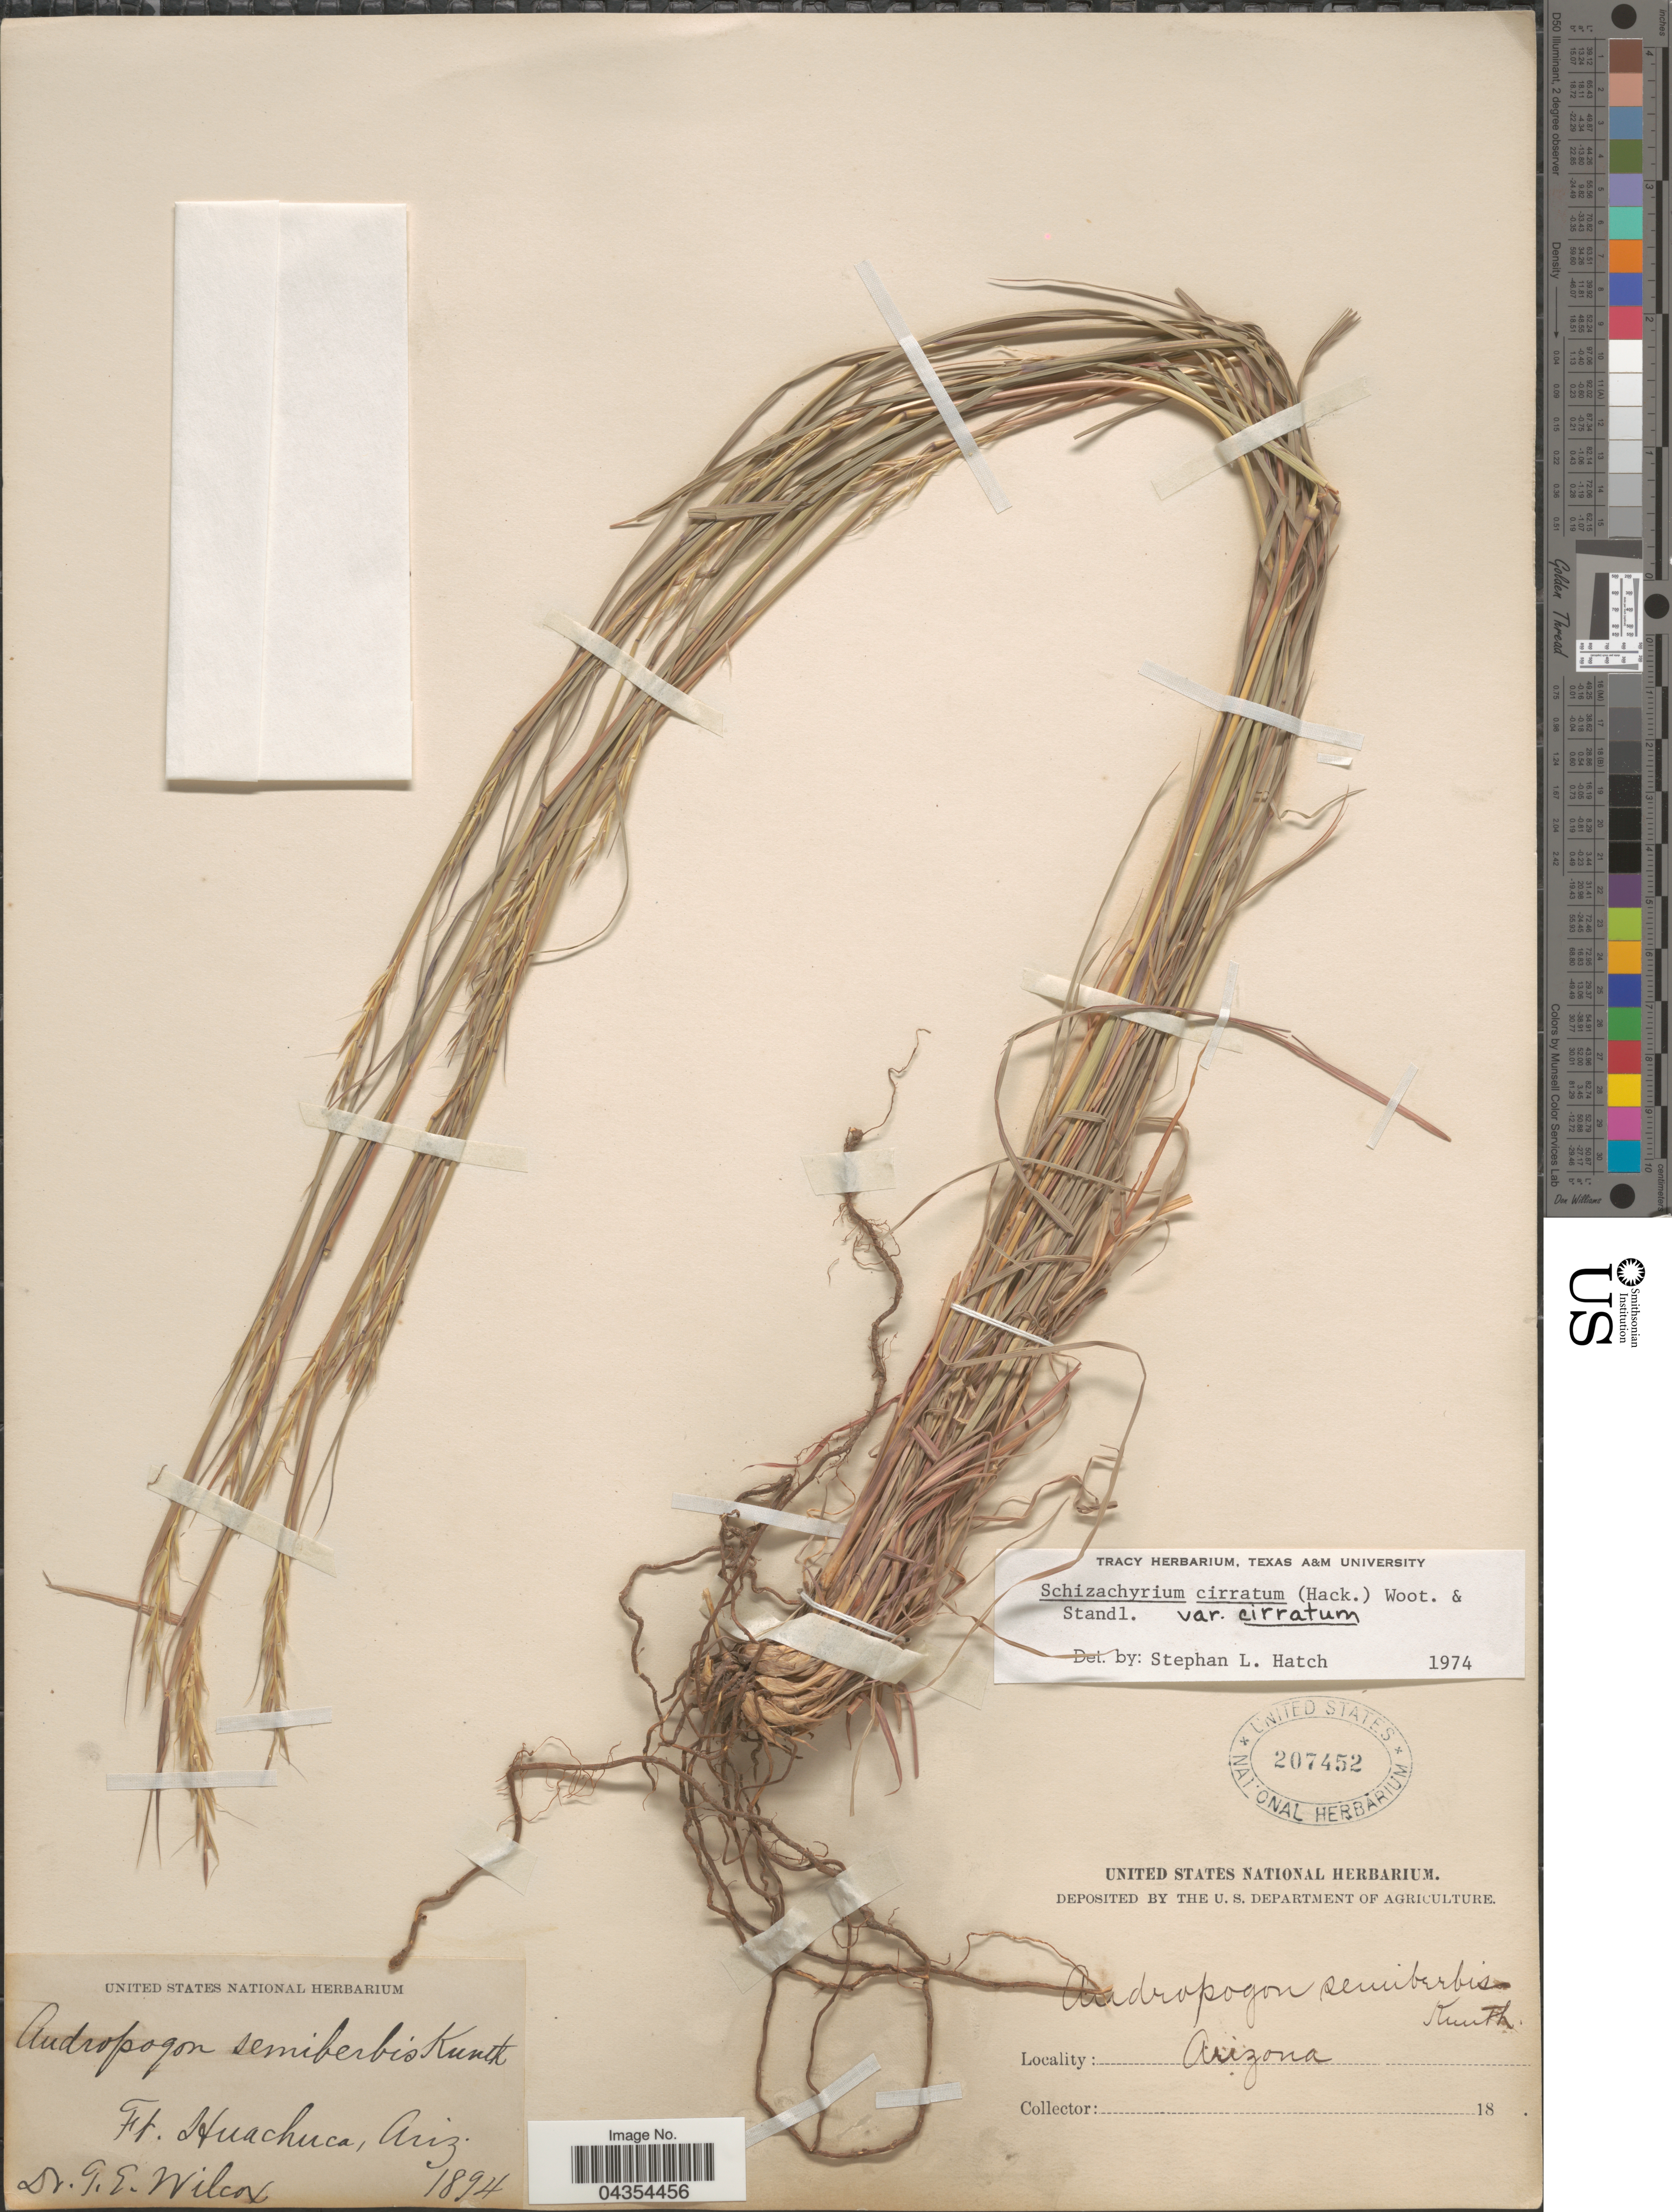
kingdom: Plantae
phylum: Tracheophyta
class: Liliopsida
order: Poales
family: Poaceae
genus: Schizachyrium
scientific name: Schizachyrium cirratum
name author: (Hack.) Wooton & Standl.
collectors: T. E. Wilcox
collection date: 1894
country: United States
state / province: Arizona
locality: Ft. Huachuca.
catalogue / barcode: US 207452